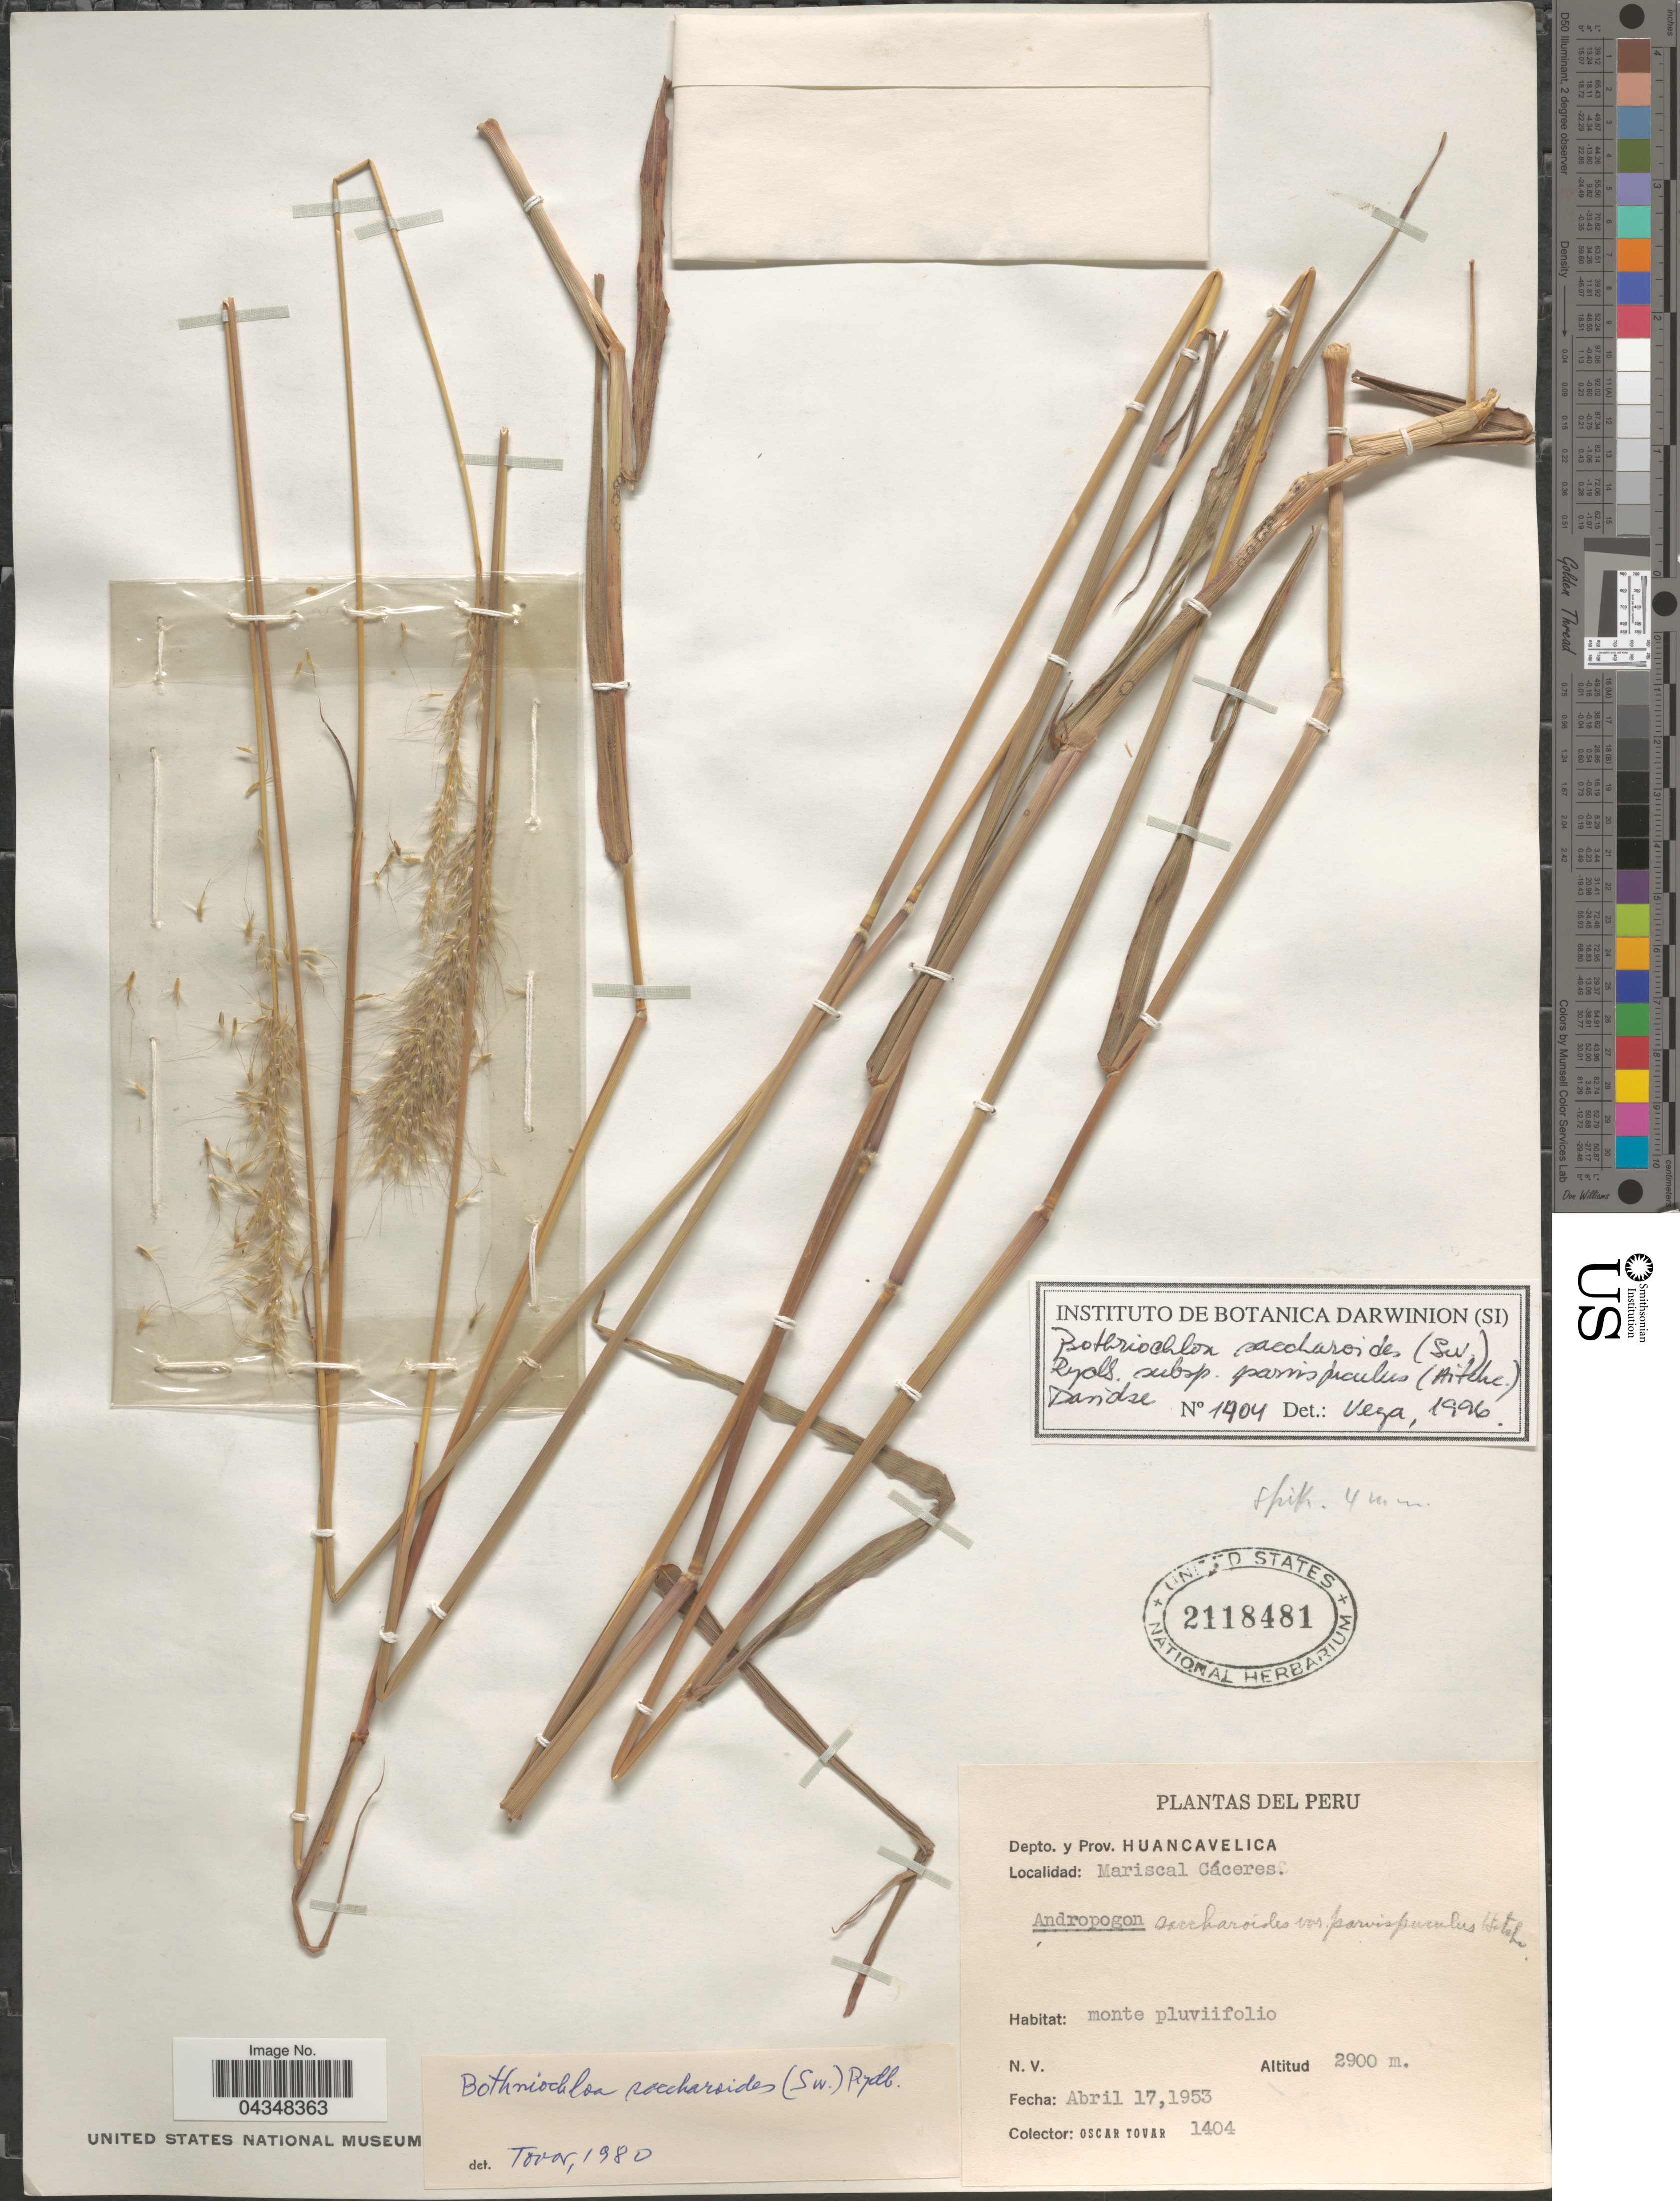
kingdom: Plantae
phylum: Tracheophyta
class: Liliopsida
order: Poales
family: Poaceae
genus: Bothriochloa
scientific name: Bothriochloa saccharoides var. parvispicula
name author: (Hitchc.) Tovar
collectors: Ó. Tovar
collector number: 1404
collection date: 1953-04-17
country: Peru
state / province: Huancavelica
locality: Depto. y Prov. Huancavelica. Mariscal Cáceres.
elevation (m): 2900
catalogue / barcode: US 2118481